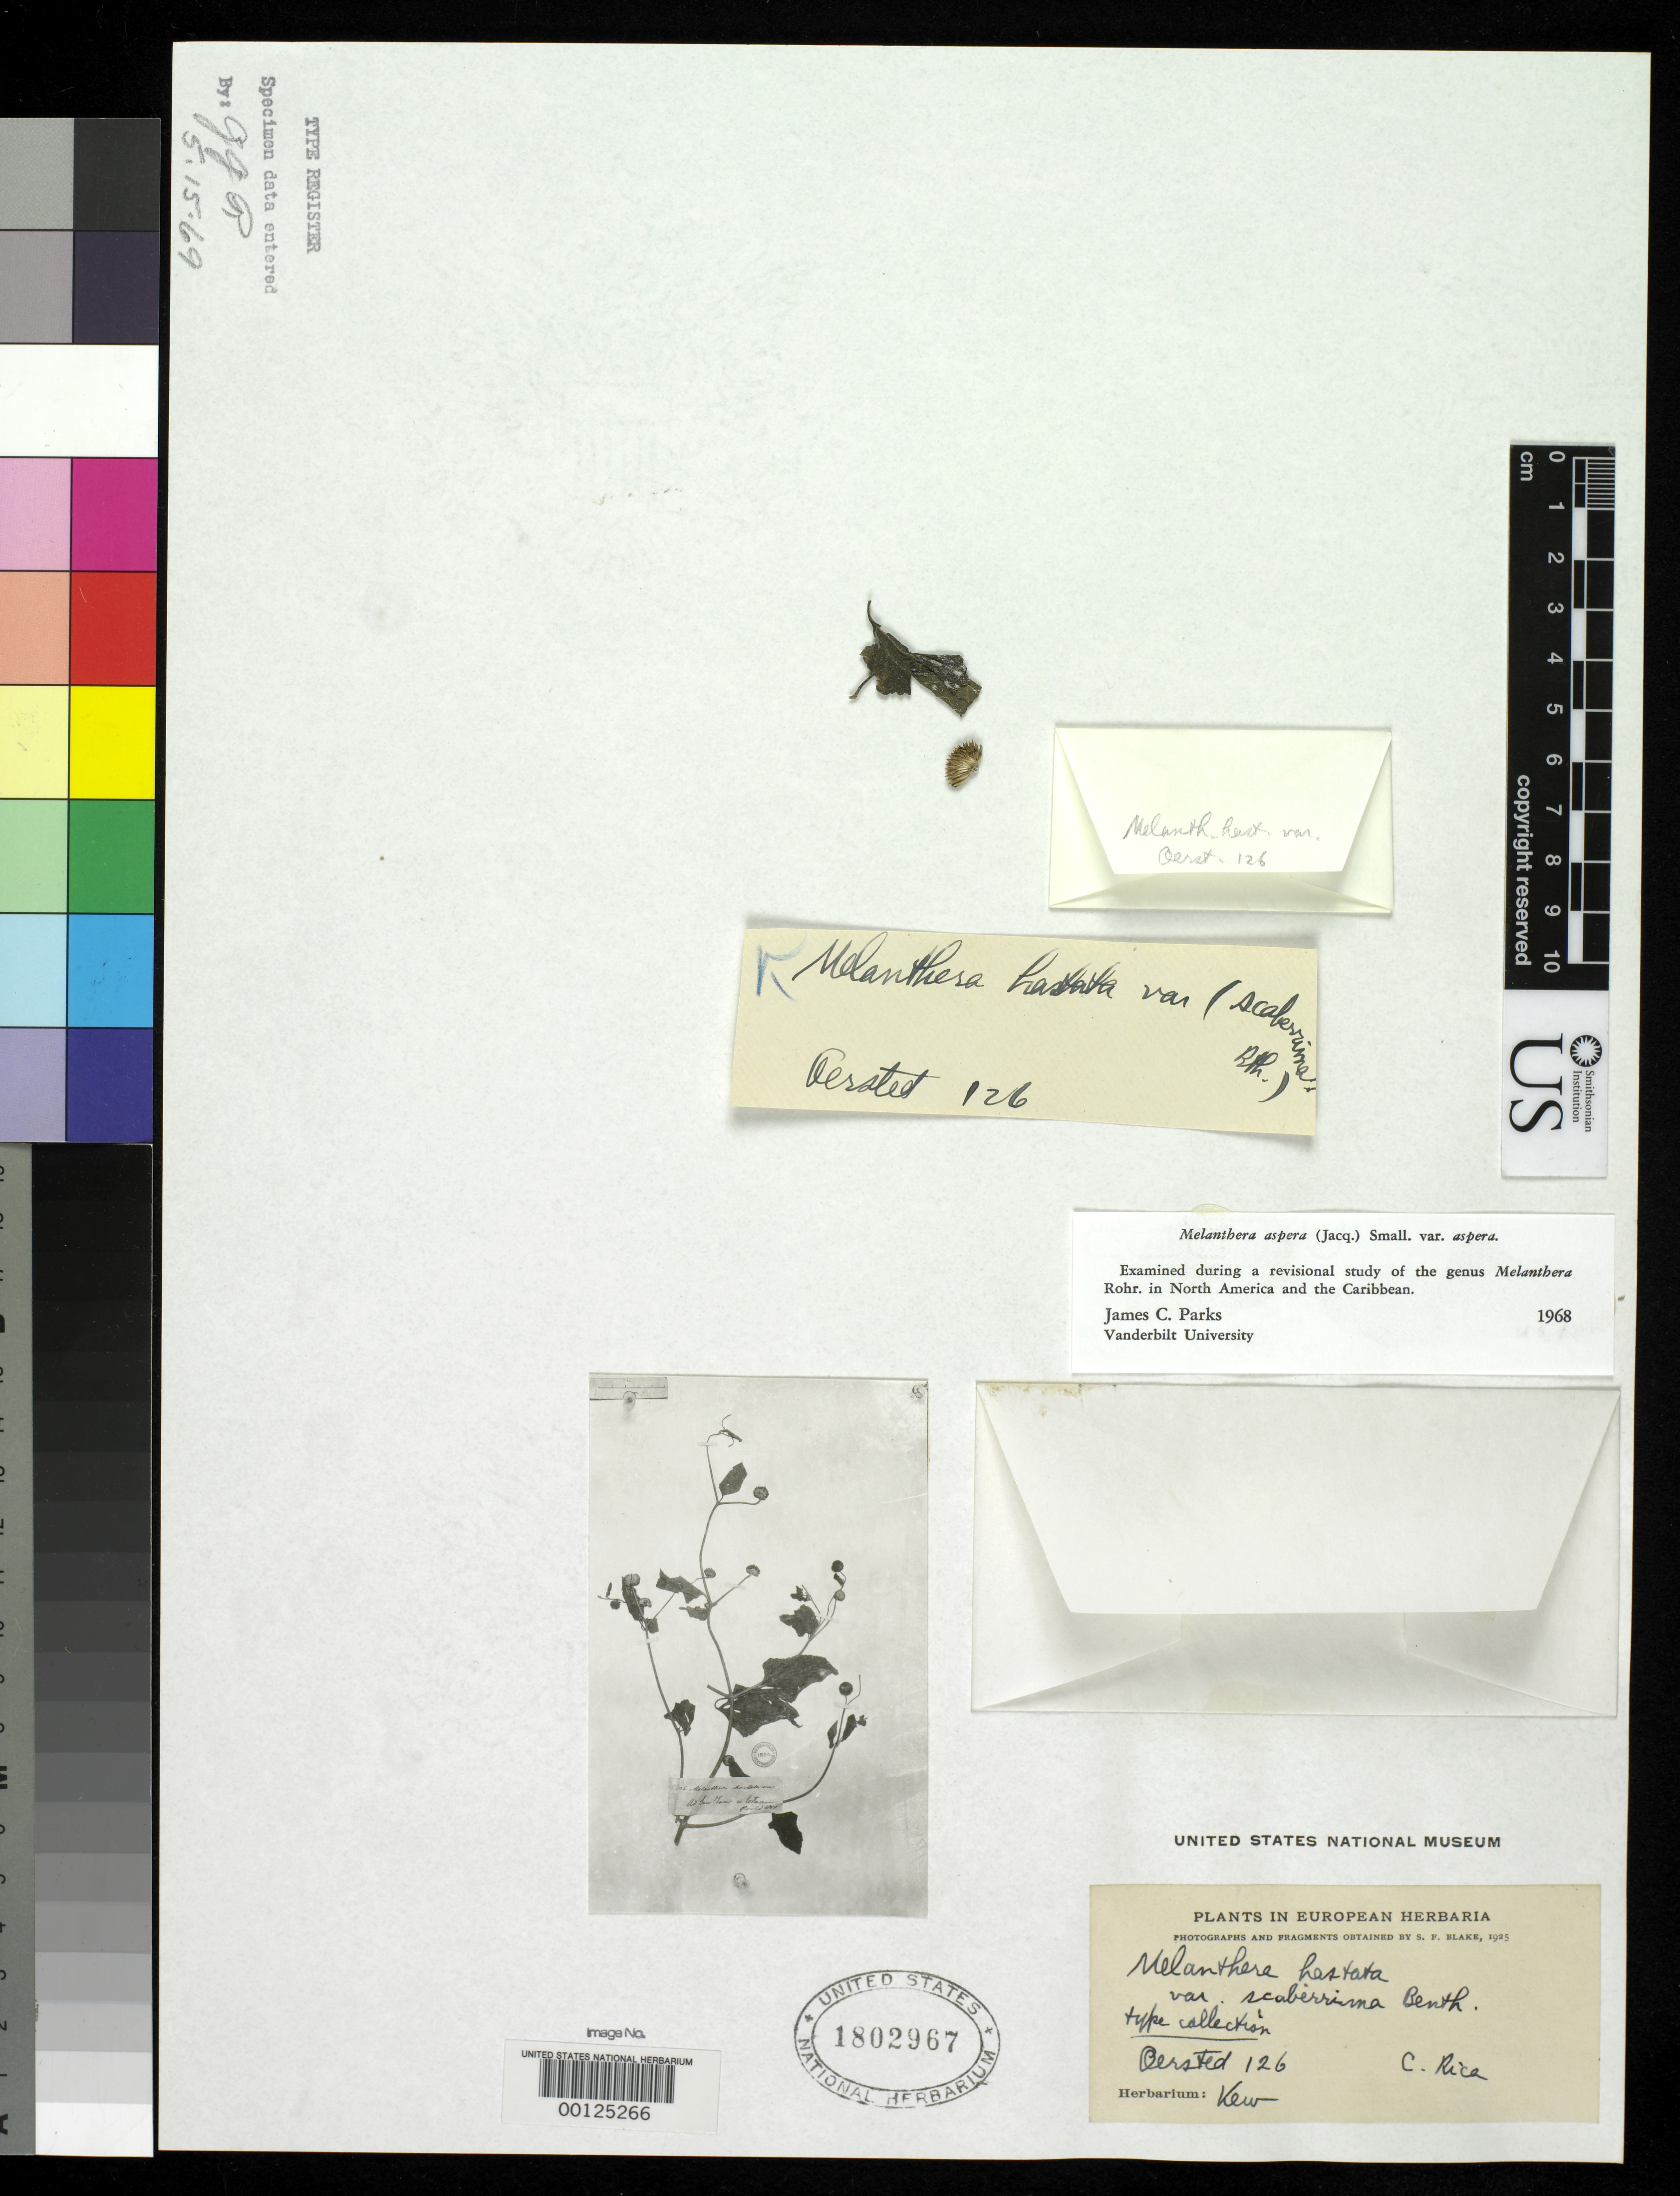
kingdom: Plantae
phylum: Tracheophyta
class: Magnoliopsida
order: Asterales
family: Asteraceae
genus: Melanthera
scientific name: Melanthera hastata var. scaberrima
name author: Benth.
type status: Type Material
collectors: A. S. Oersted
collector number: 126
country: Costa Rica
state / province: San José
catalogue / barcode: US 1802967